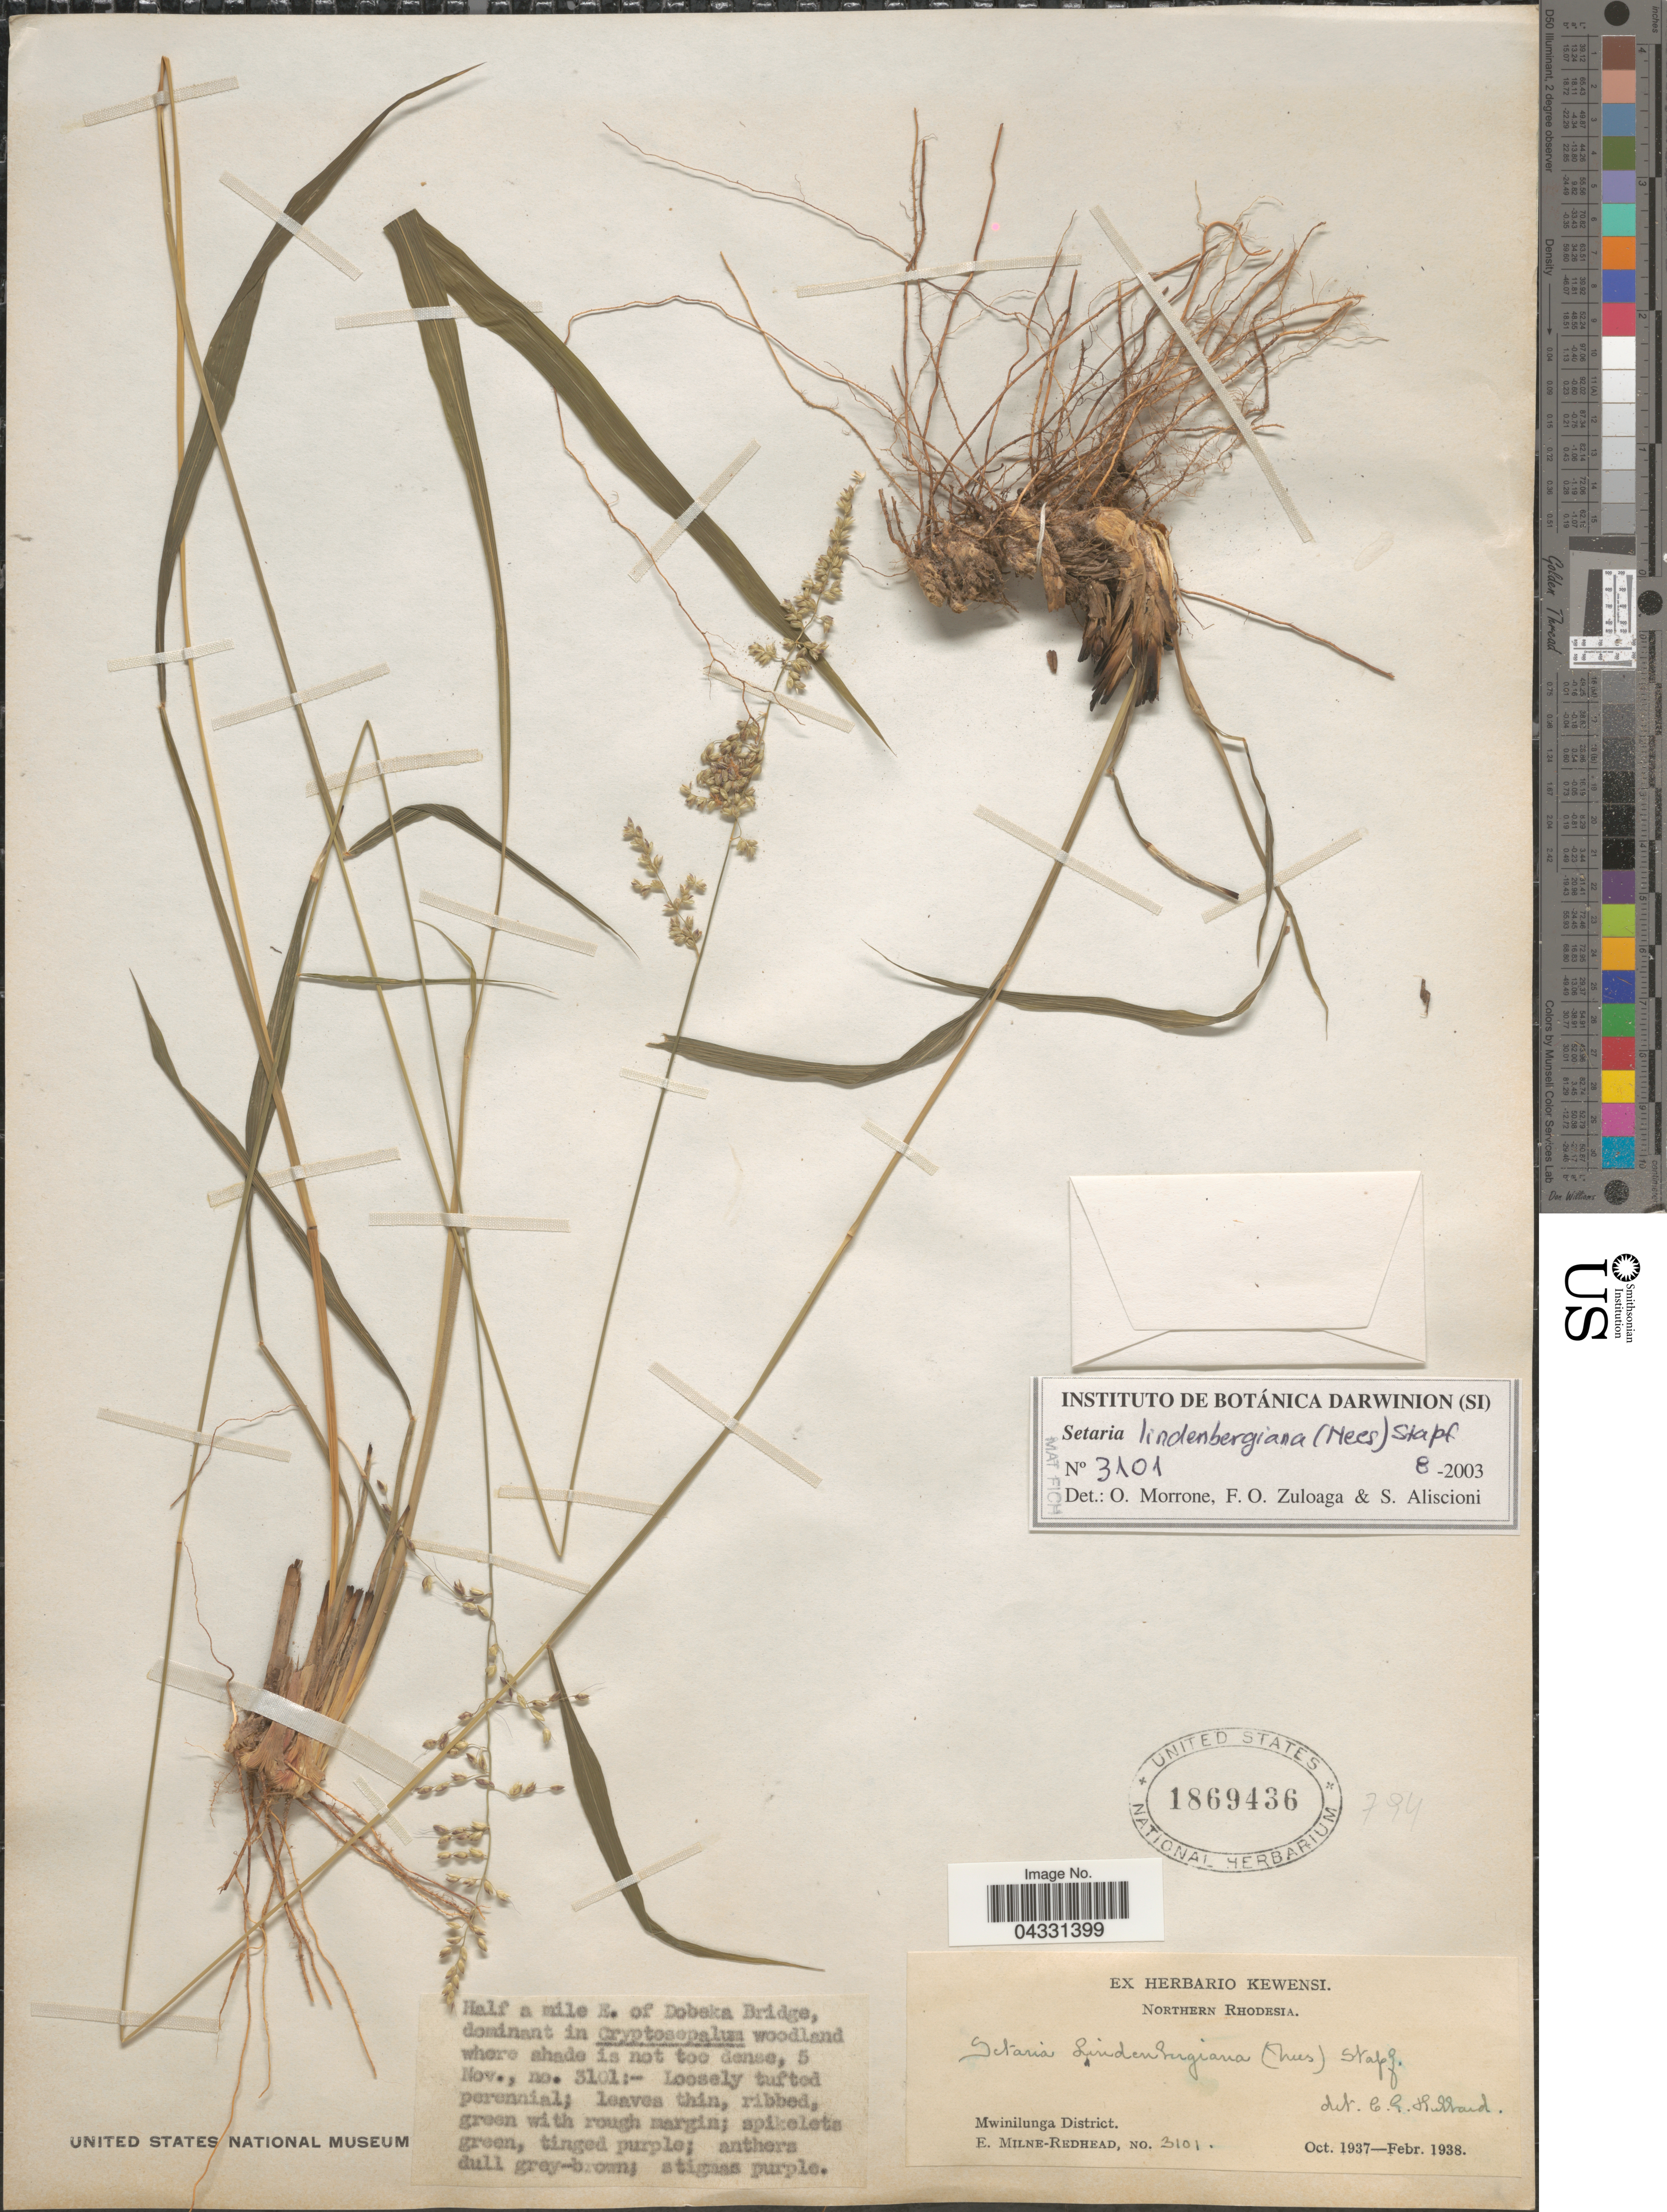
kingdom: Plantae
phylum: Tracheophyta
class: Liliopsida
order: Poales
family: Poaceae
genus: Setaria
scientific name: Setaria lindenbergiana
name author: (Nees) Stapf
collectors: E. W. Milne-Redhead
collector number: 3101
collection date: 1937-11-05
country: Zambia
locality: Northern Rhodesia. Mwinilunga District. Half a mile E. of Dobaka Ridge.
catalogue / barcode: US 1869436